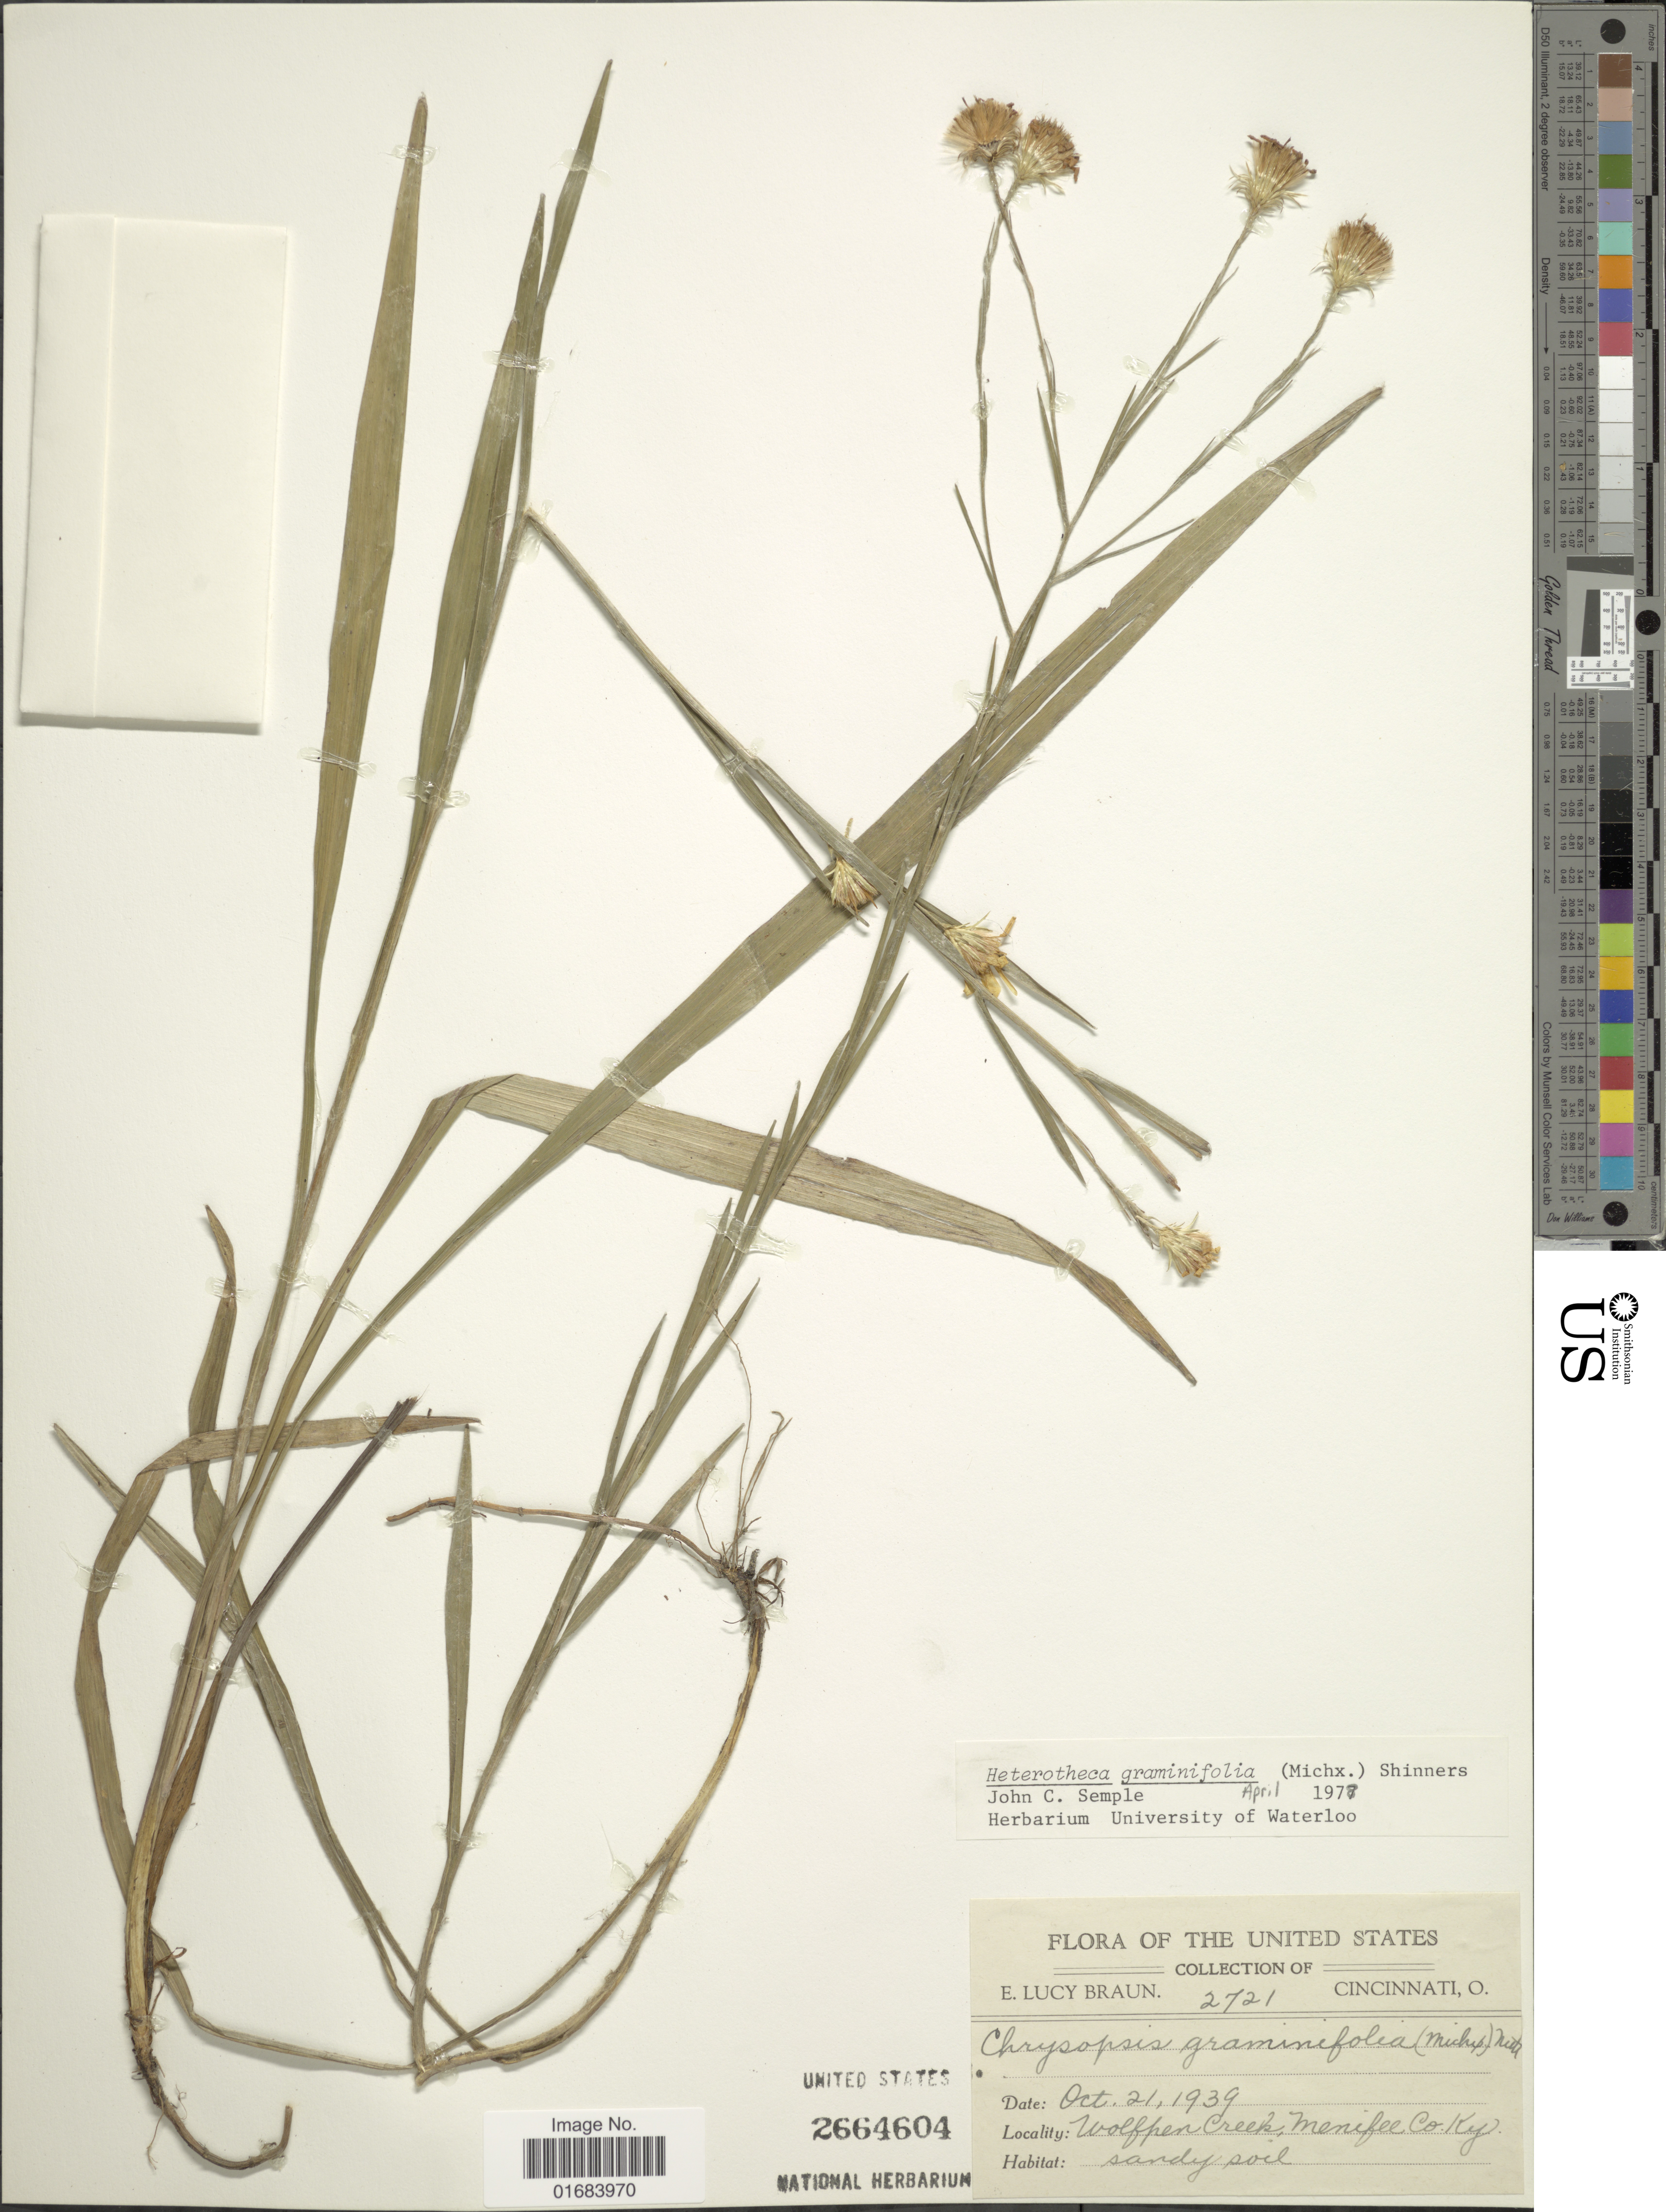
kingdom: Plantae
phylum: Tracheophyta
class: Magnoliopsida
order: Asterales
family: Asteraceae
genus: Pityopsis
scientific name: Pityopsis graminifolia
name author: (Michx.) Nutt.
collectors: E. L. Braun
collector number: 2721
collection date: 1939-10-21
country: United States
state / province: Kentucky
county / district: Menifee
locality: Wolfpen Creek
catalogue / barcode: US 2664604